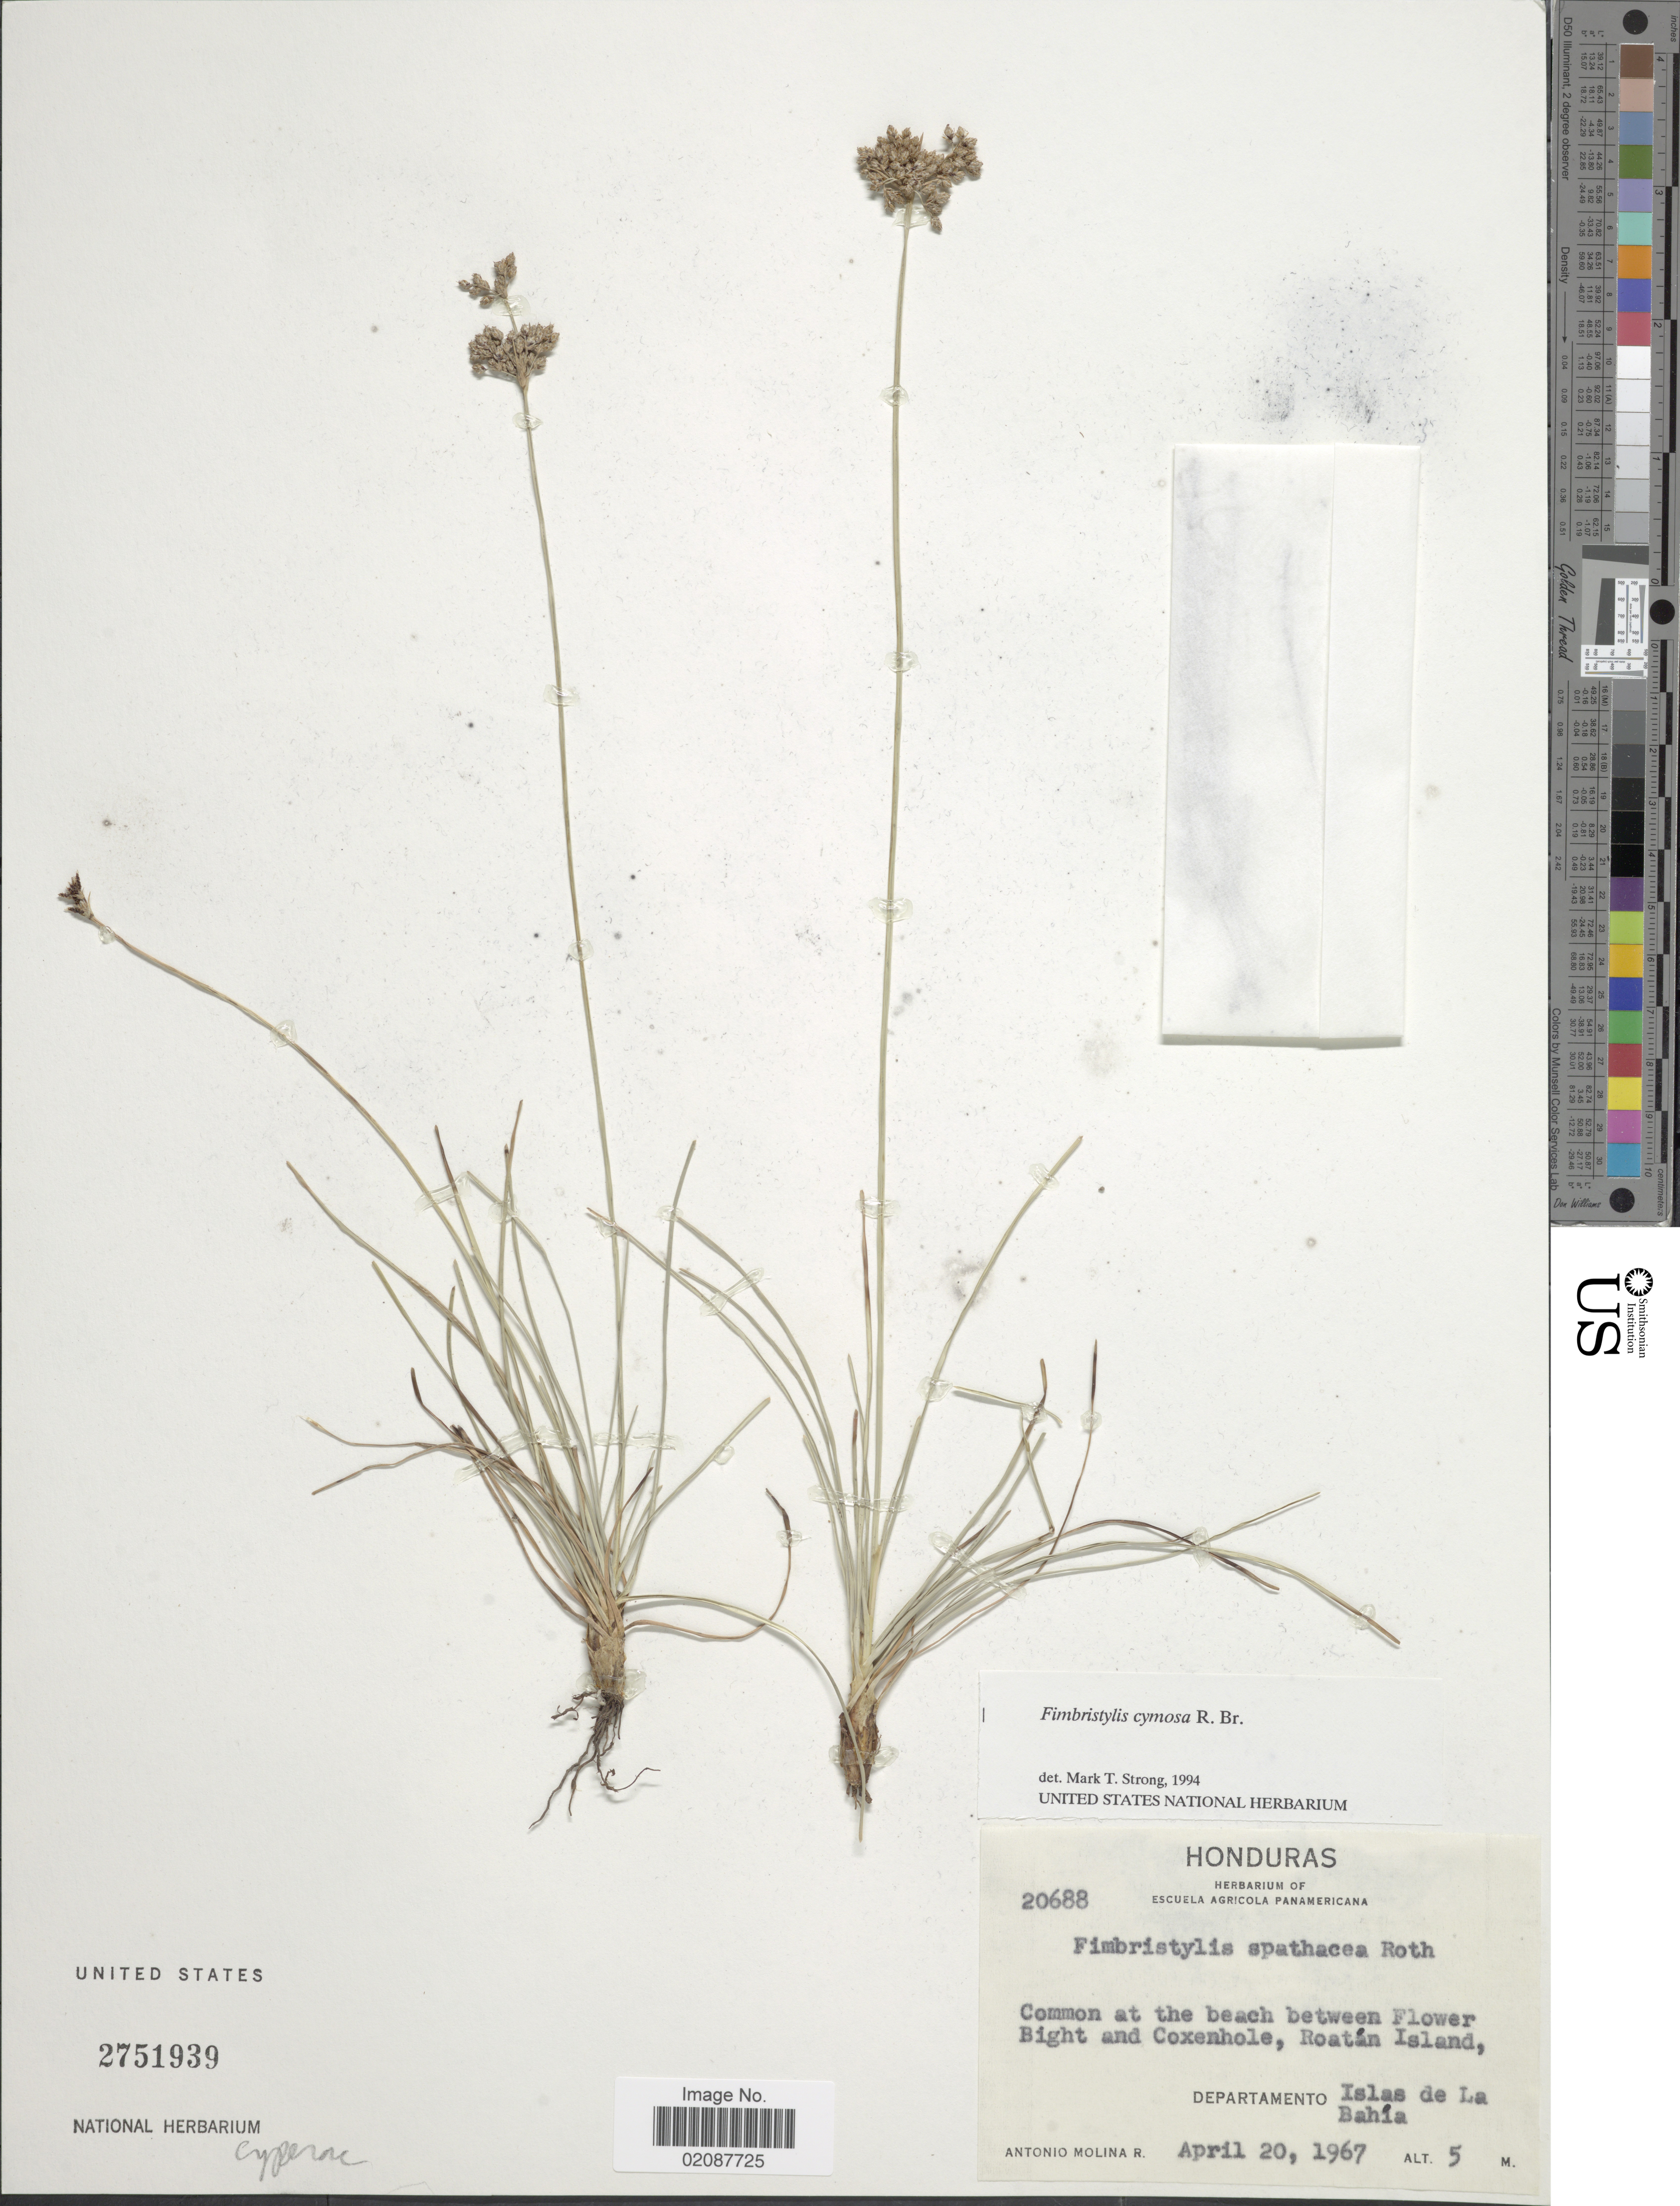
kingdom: Plantae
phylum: Tracheophyta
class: Liliopsida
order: Poales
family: Cyperaceae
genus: Fimbristylis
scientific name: Fimbristylis cymosa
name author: R. Br.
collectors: A. Molina R.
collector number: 20688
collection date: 1967-04-20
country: Honduras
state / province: Islas de la Bahía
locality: Common at the beach between Flower Bight and Coxenhole, Roatan Island.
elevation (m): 5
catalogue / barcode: US 2751939